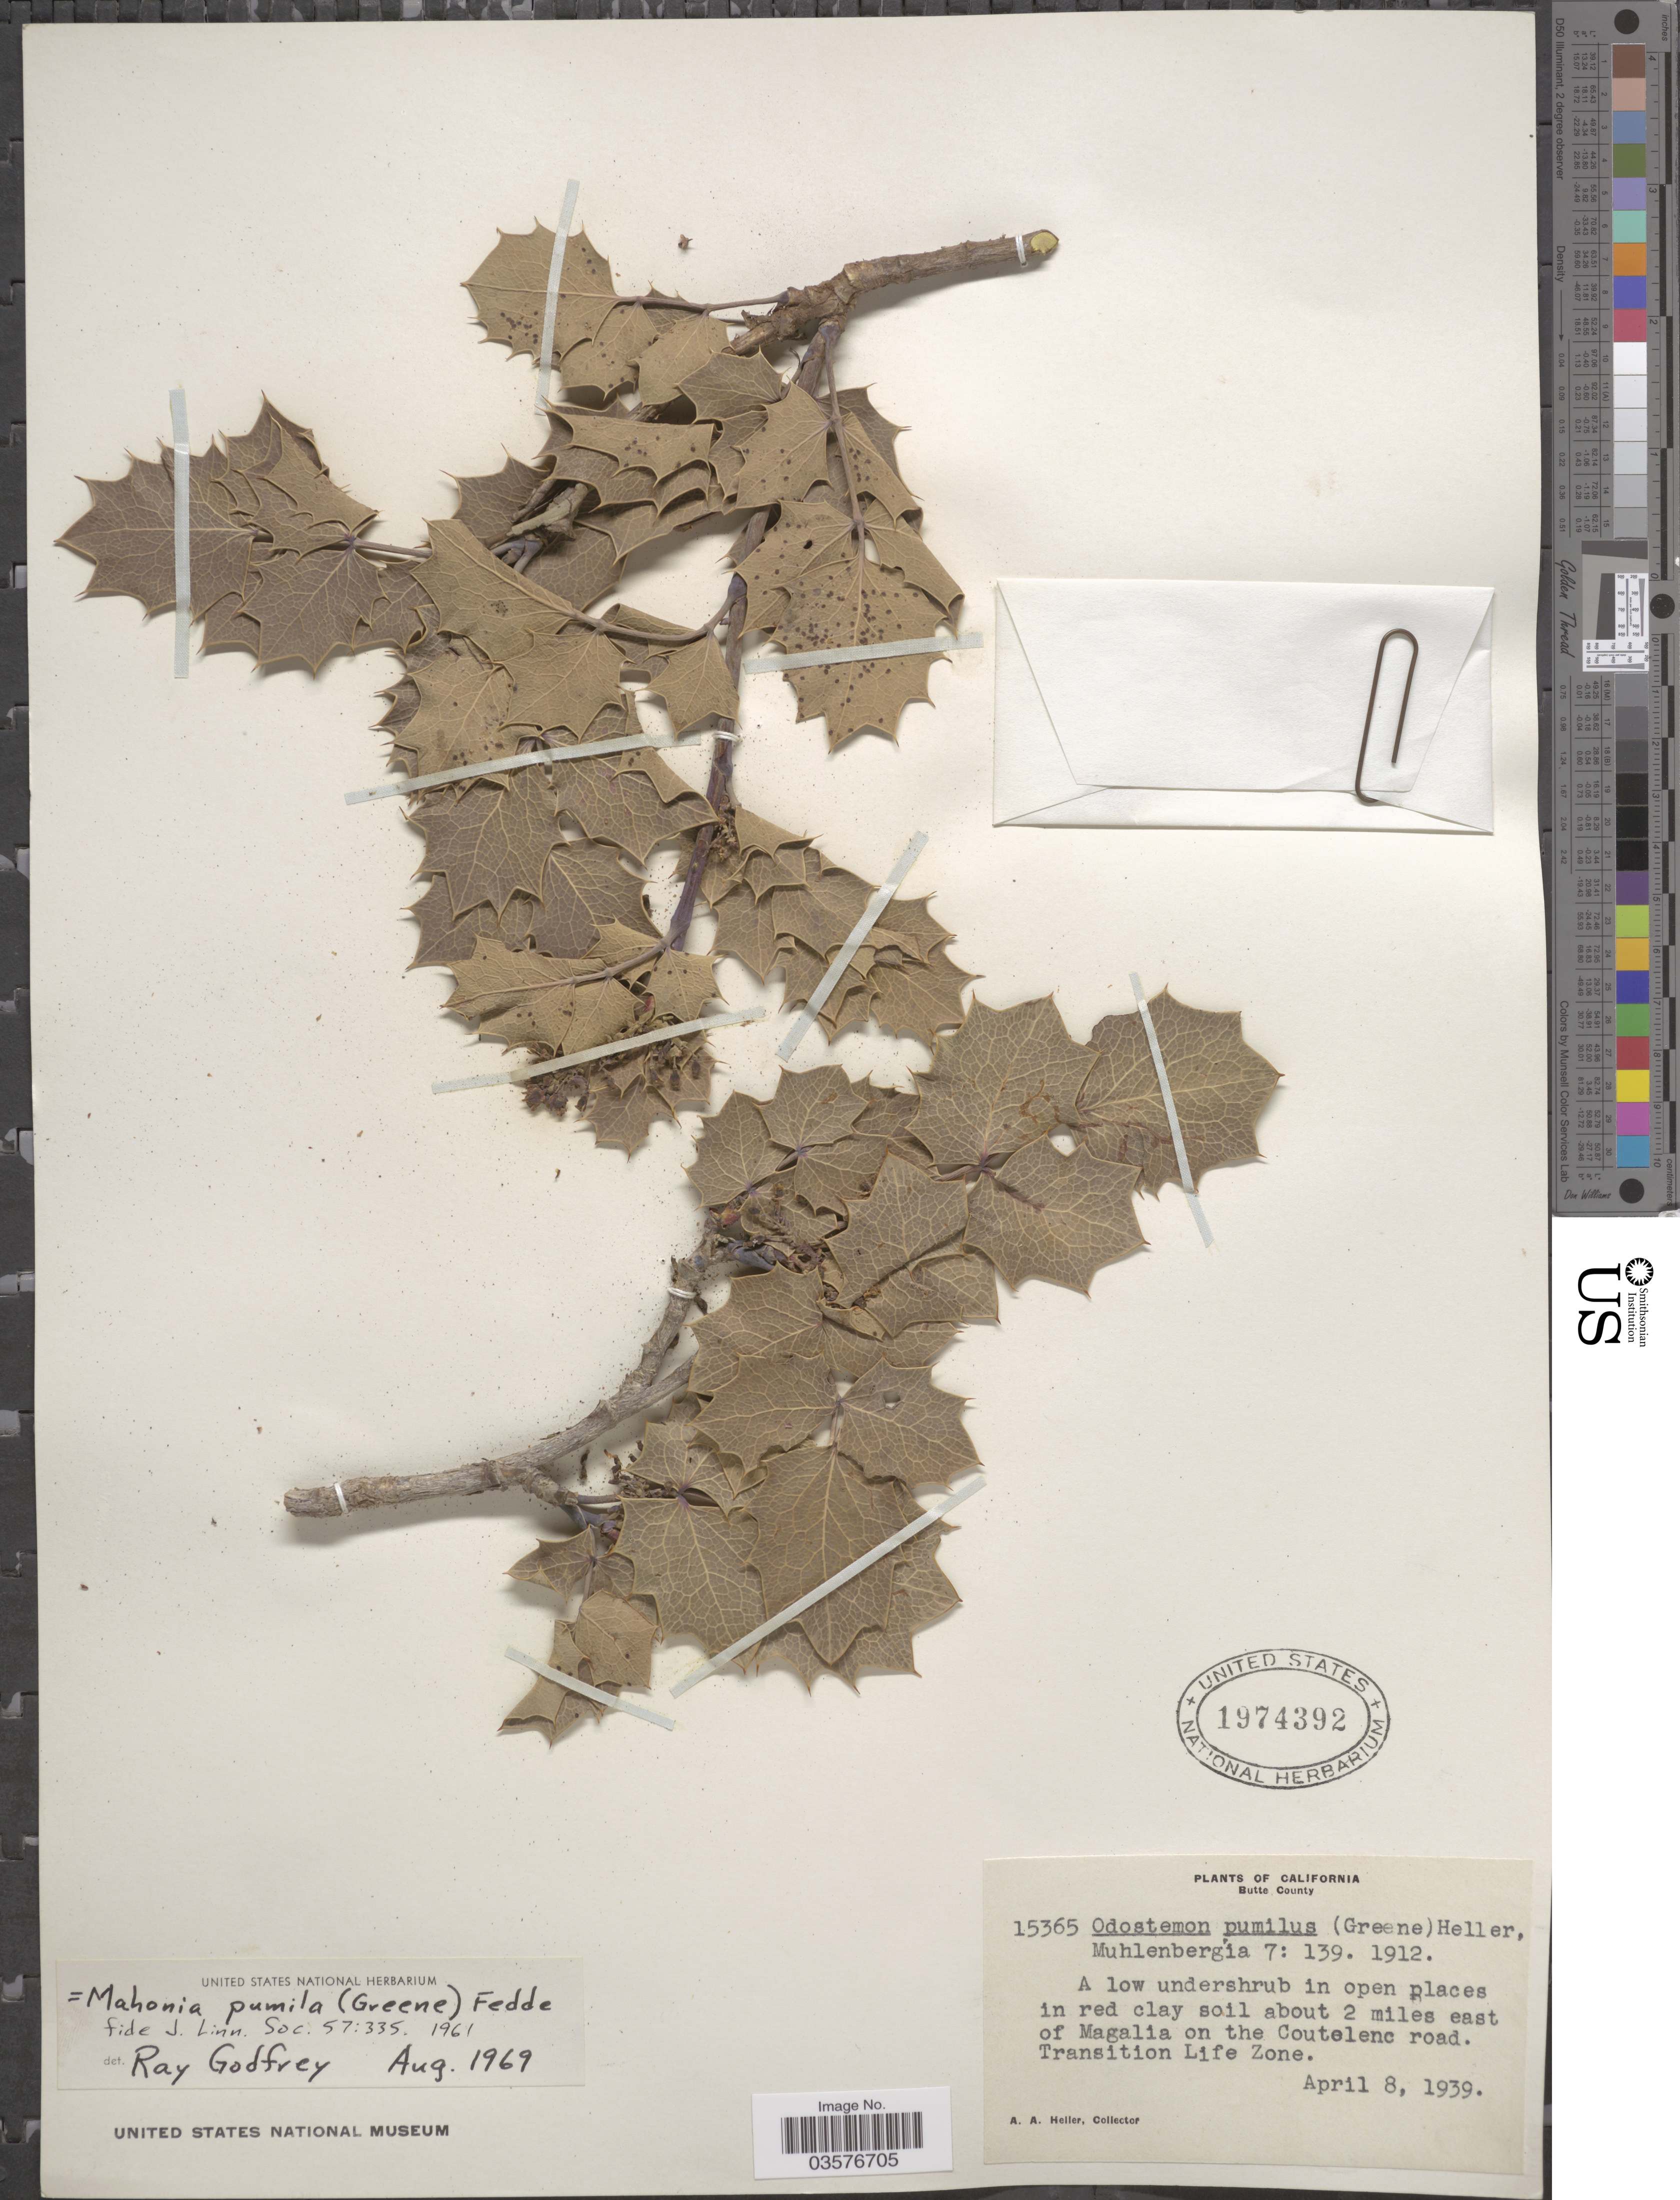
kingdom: Plantae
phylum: Tracheophyta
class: Magnoliopsida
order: Ranunculales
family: Berberidaceae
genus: Mahonia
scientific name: Mahonia pumila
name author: (Greene) Fedde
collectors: A. A. Heller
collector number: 15365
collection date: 1939-04-08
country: United States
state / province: California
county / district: Butte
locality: Butte County. About 2 miles east of Magalia on the Coutelenc road. Transition Life Zone.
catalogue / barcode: US 1974392